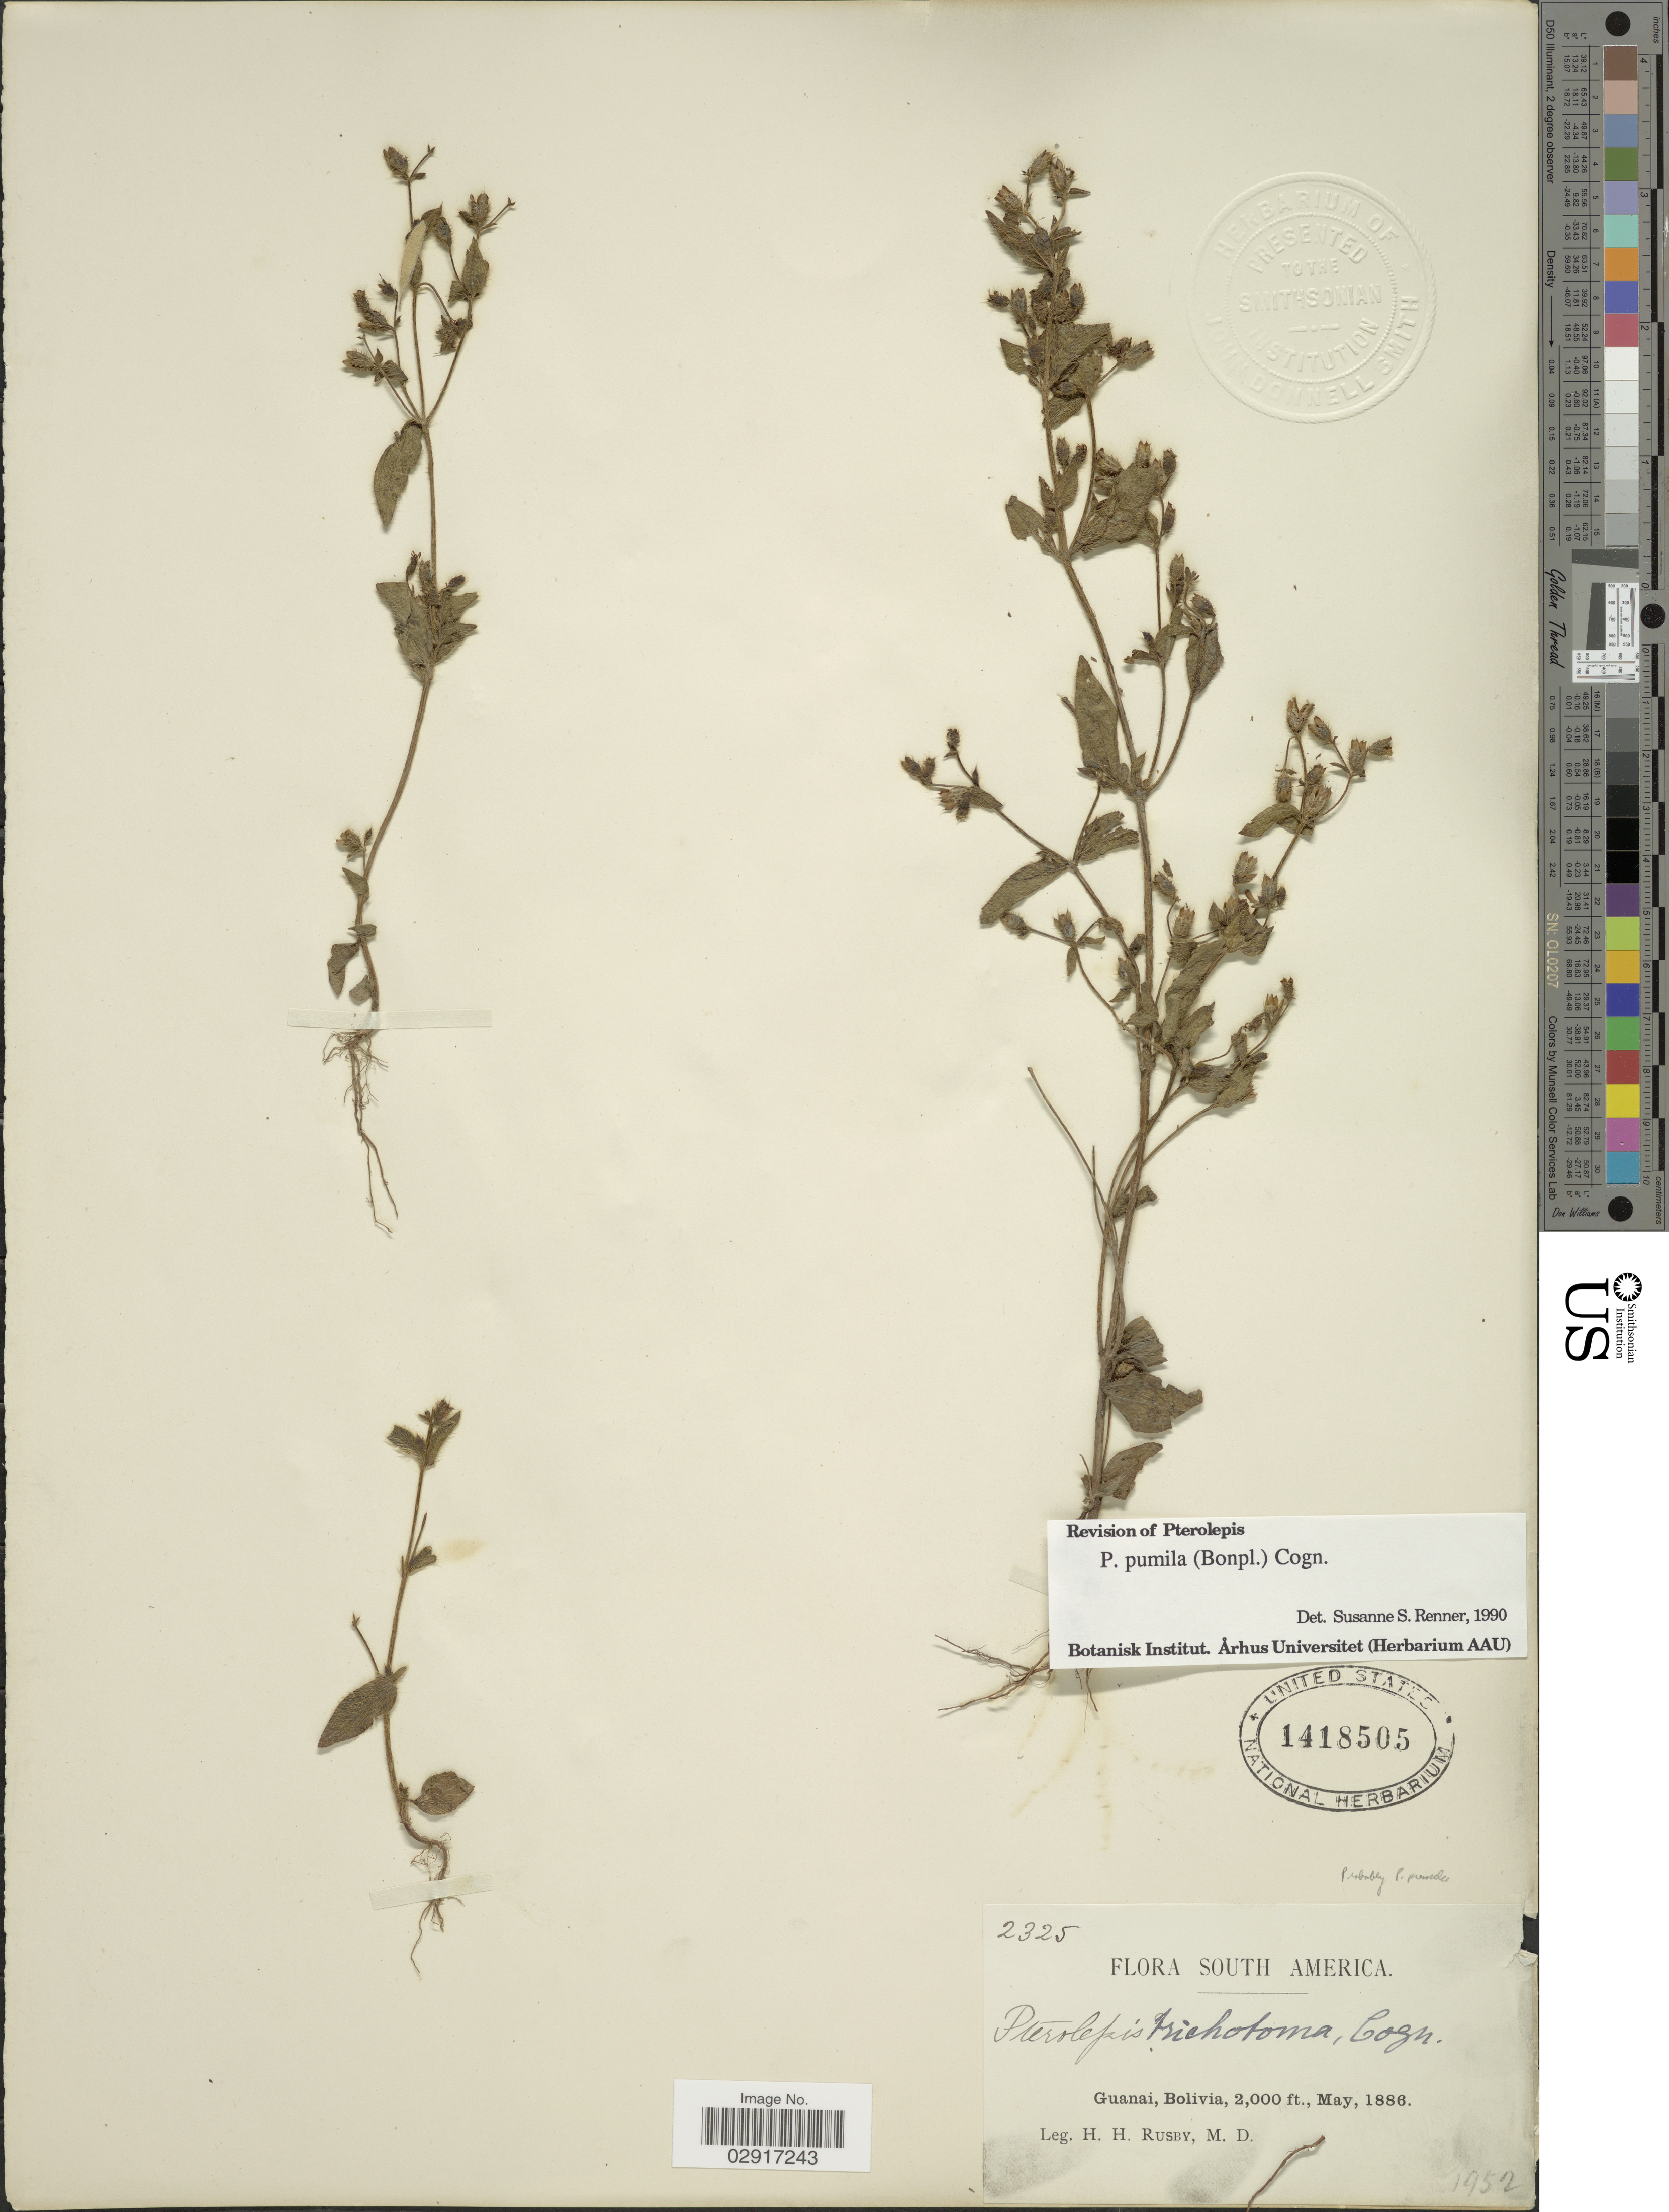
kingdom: Plantae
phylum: Tracheophyta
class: Magnoliopsida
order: Myrtales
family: Melastomataceae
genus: Pterolepis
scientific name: Pterolepis pumila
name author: (Bonpl.) DC. ex Crueg.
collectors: H. H. Rusby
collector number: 2325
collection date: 1886-05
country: Bolivia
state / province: La Páz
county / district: Larecaja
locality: Guanay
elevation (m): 610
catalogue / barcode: US 1418505